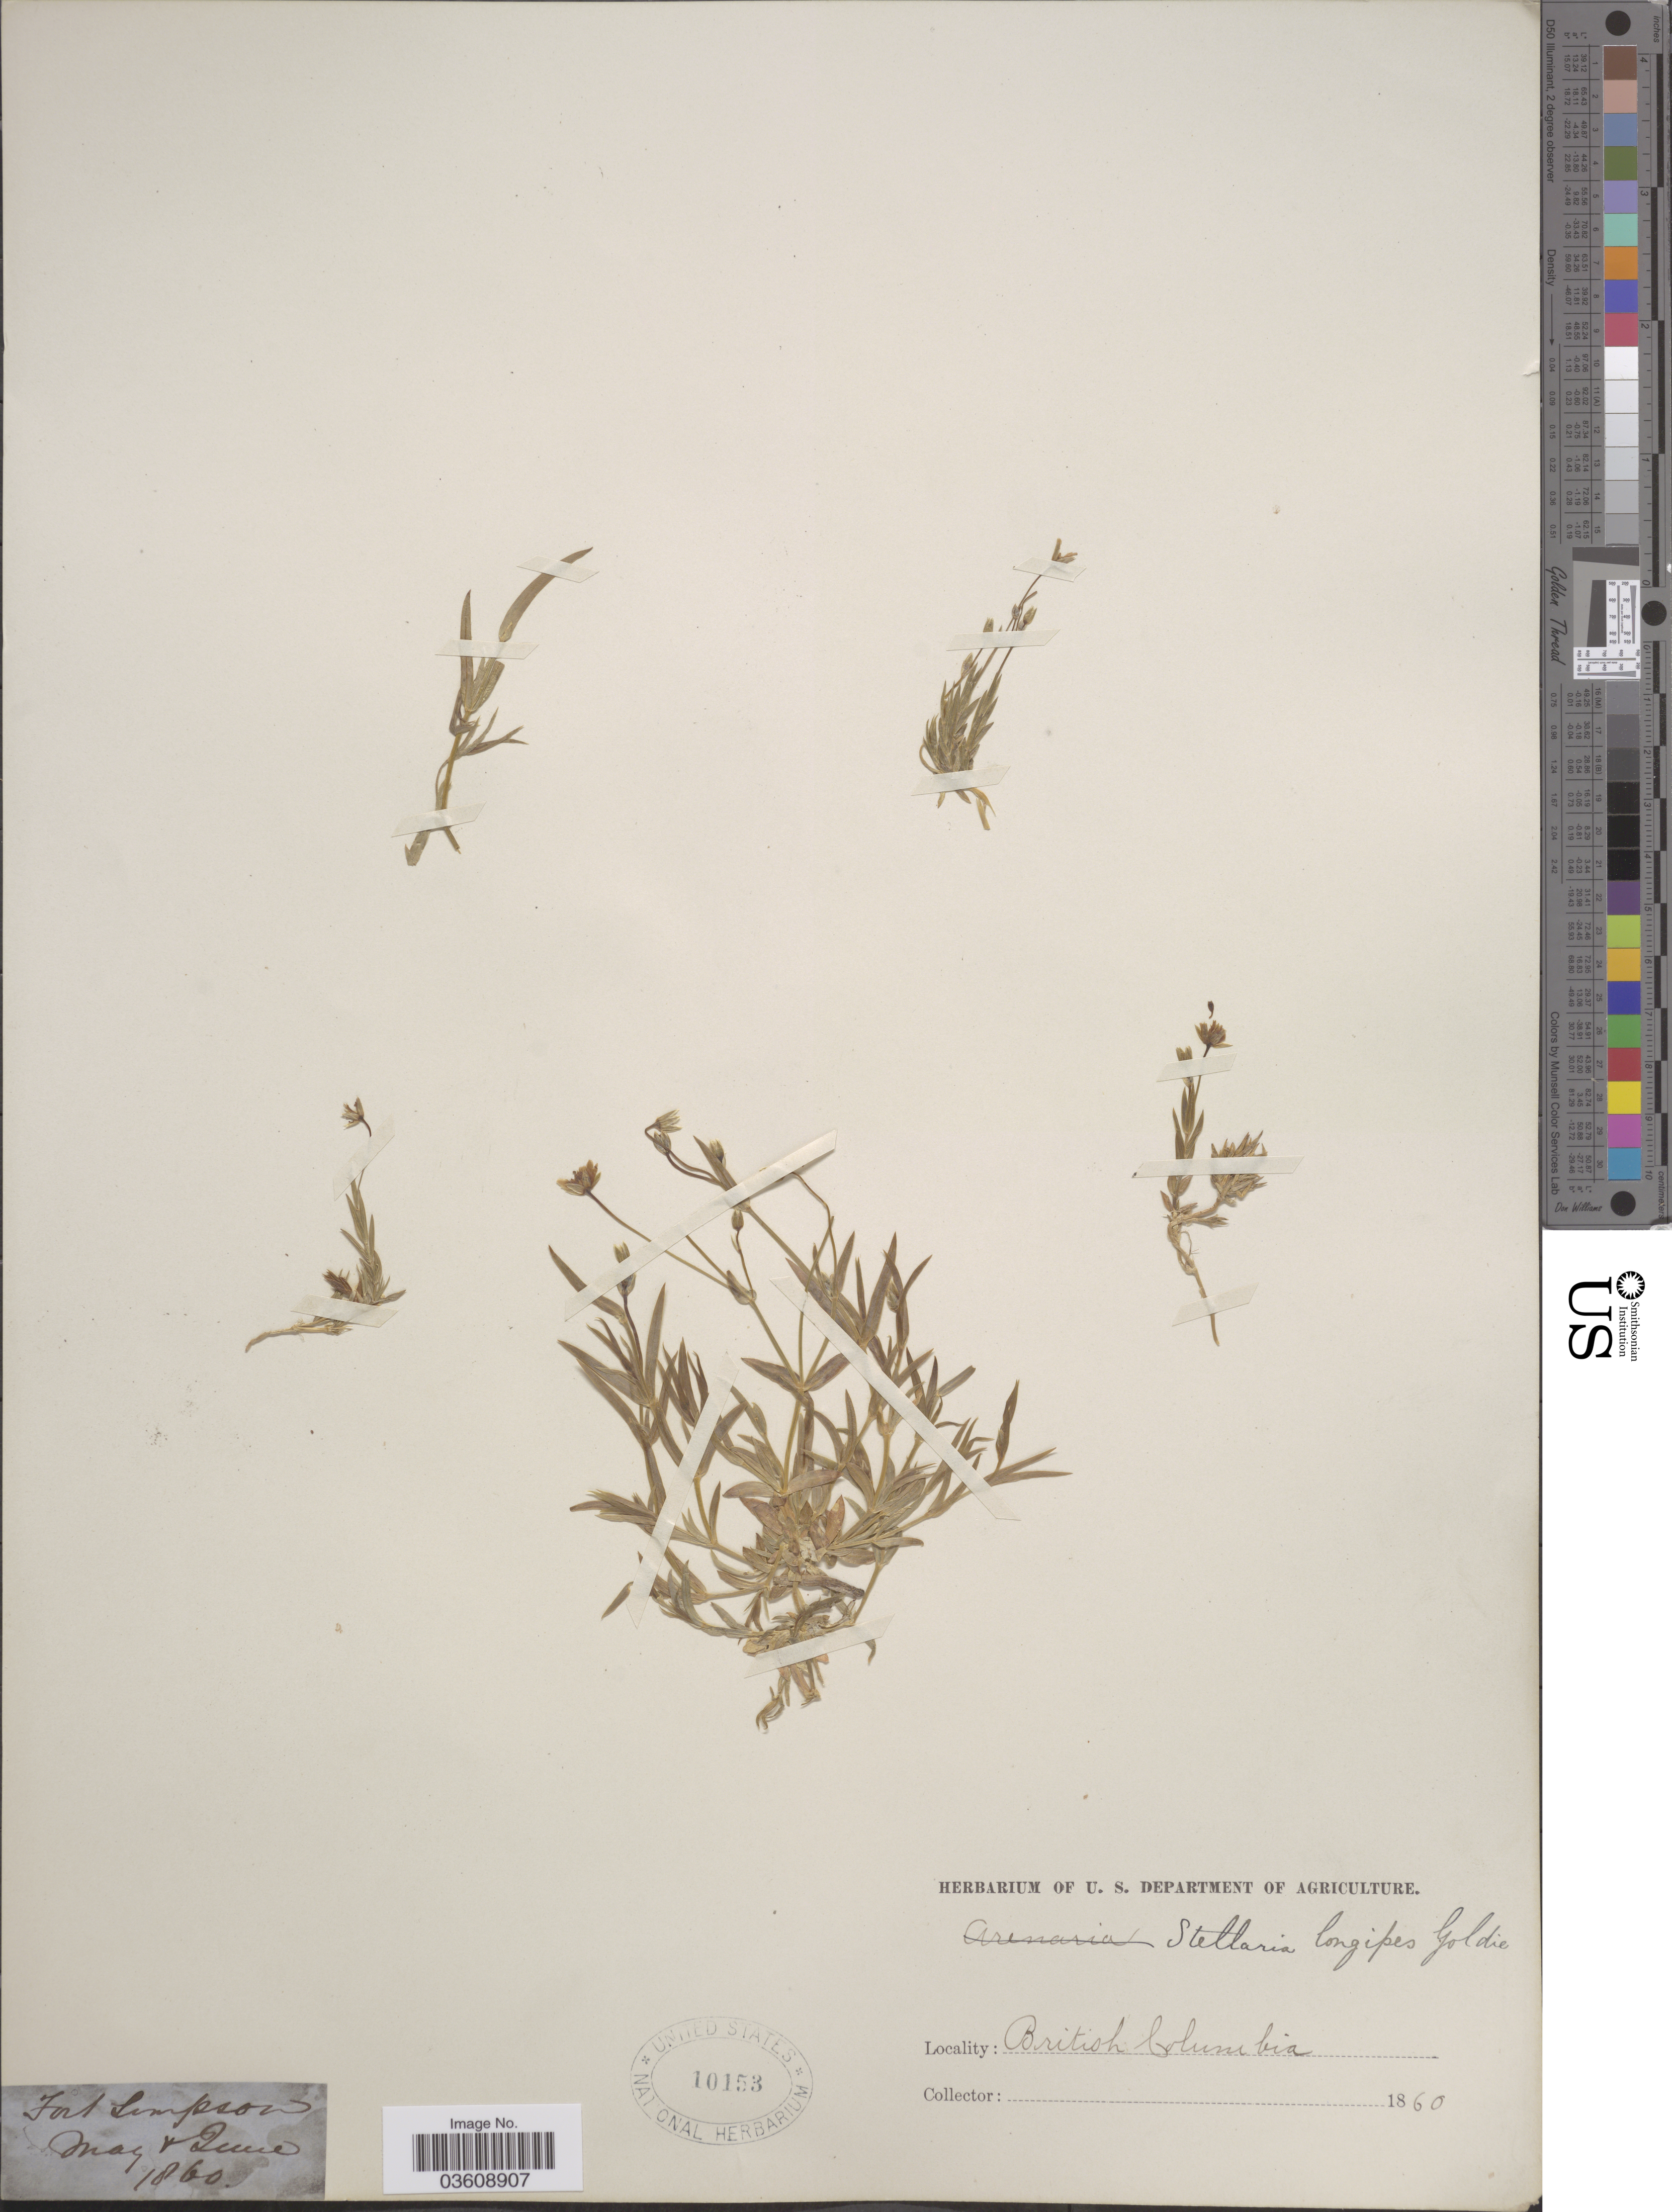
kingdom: Plantae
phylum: Tracheophyta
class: Magnoliopsida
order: Caryophyllales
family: Caryophyllaceae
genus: Stellaria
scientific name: Stellaria longipes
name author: Goldie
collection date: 1860-05/1860-06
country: Canada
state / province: British Columbia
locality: Fort Simpson.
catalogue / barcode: US 10153